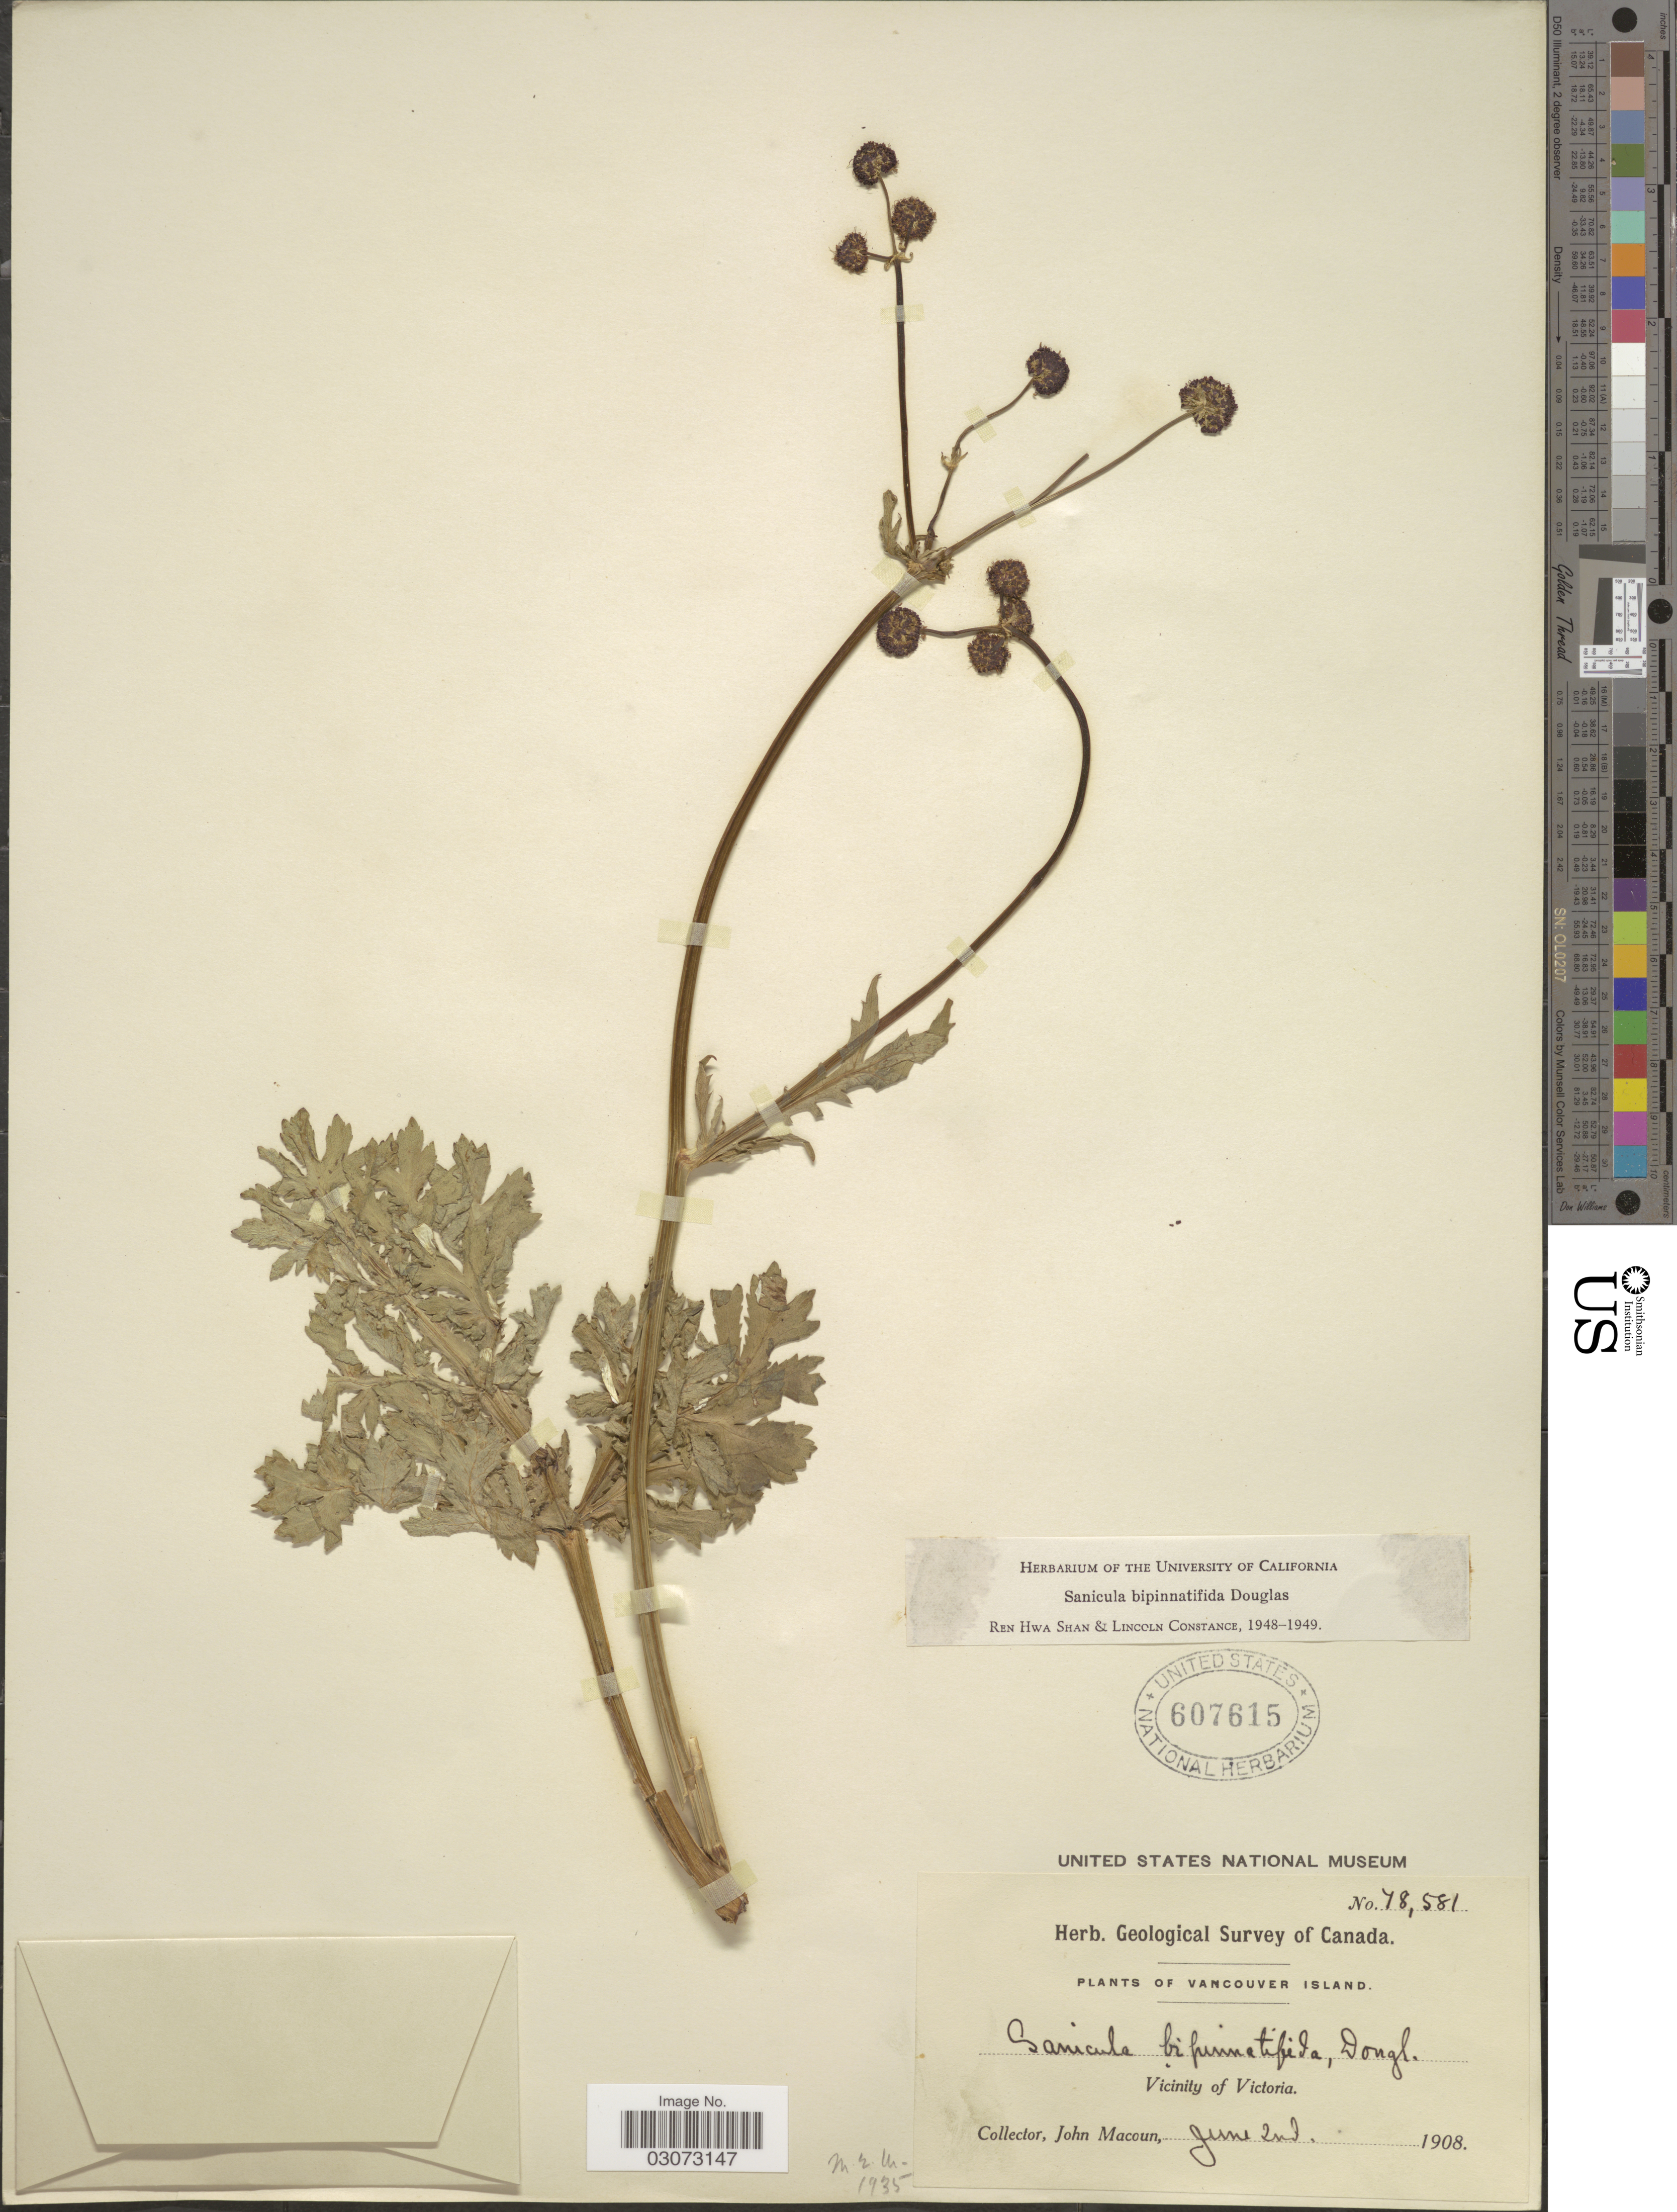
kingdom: Plantae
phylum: Tracheophyta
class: Magnoliopsida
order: Apiales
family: Apiaceae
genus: Sanicula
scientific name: Sanicula bipinnatifida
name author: Douglas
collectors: J. Macoun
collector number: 78581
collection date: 1908-06-02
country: Canada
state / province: British Columbia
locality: Vancouver Island. Vicinity of Victoria.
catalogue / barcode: US 607615